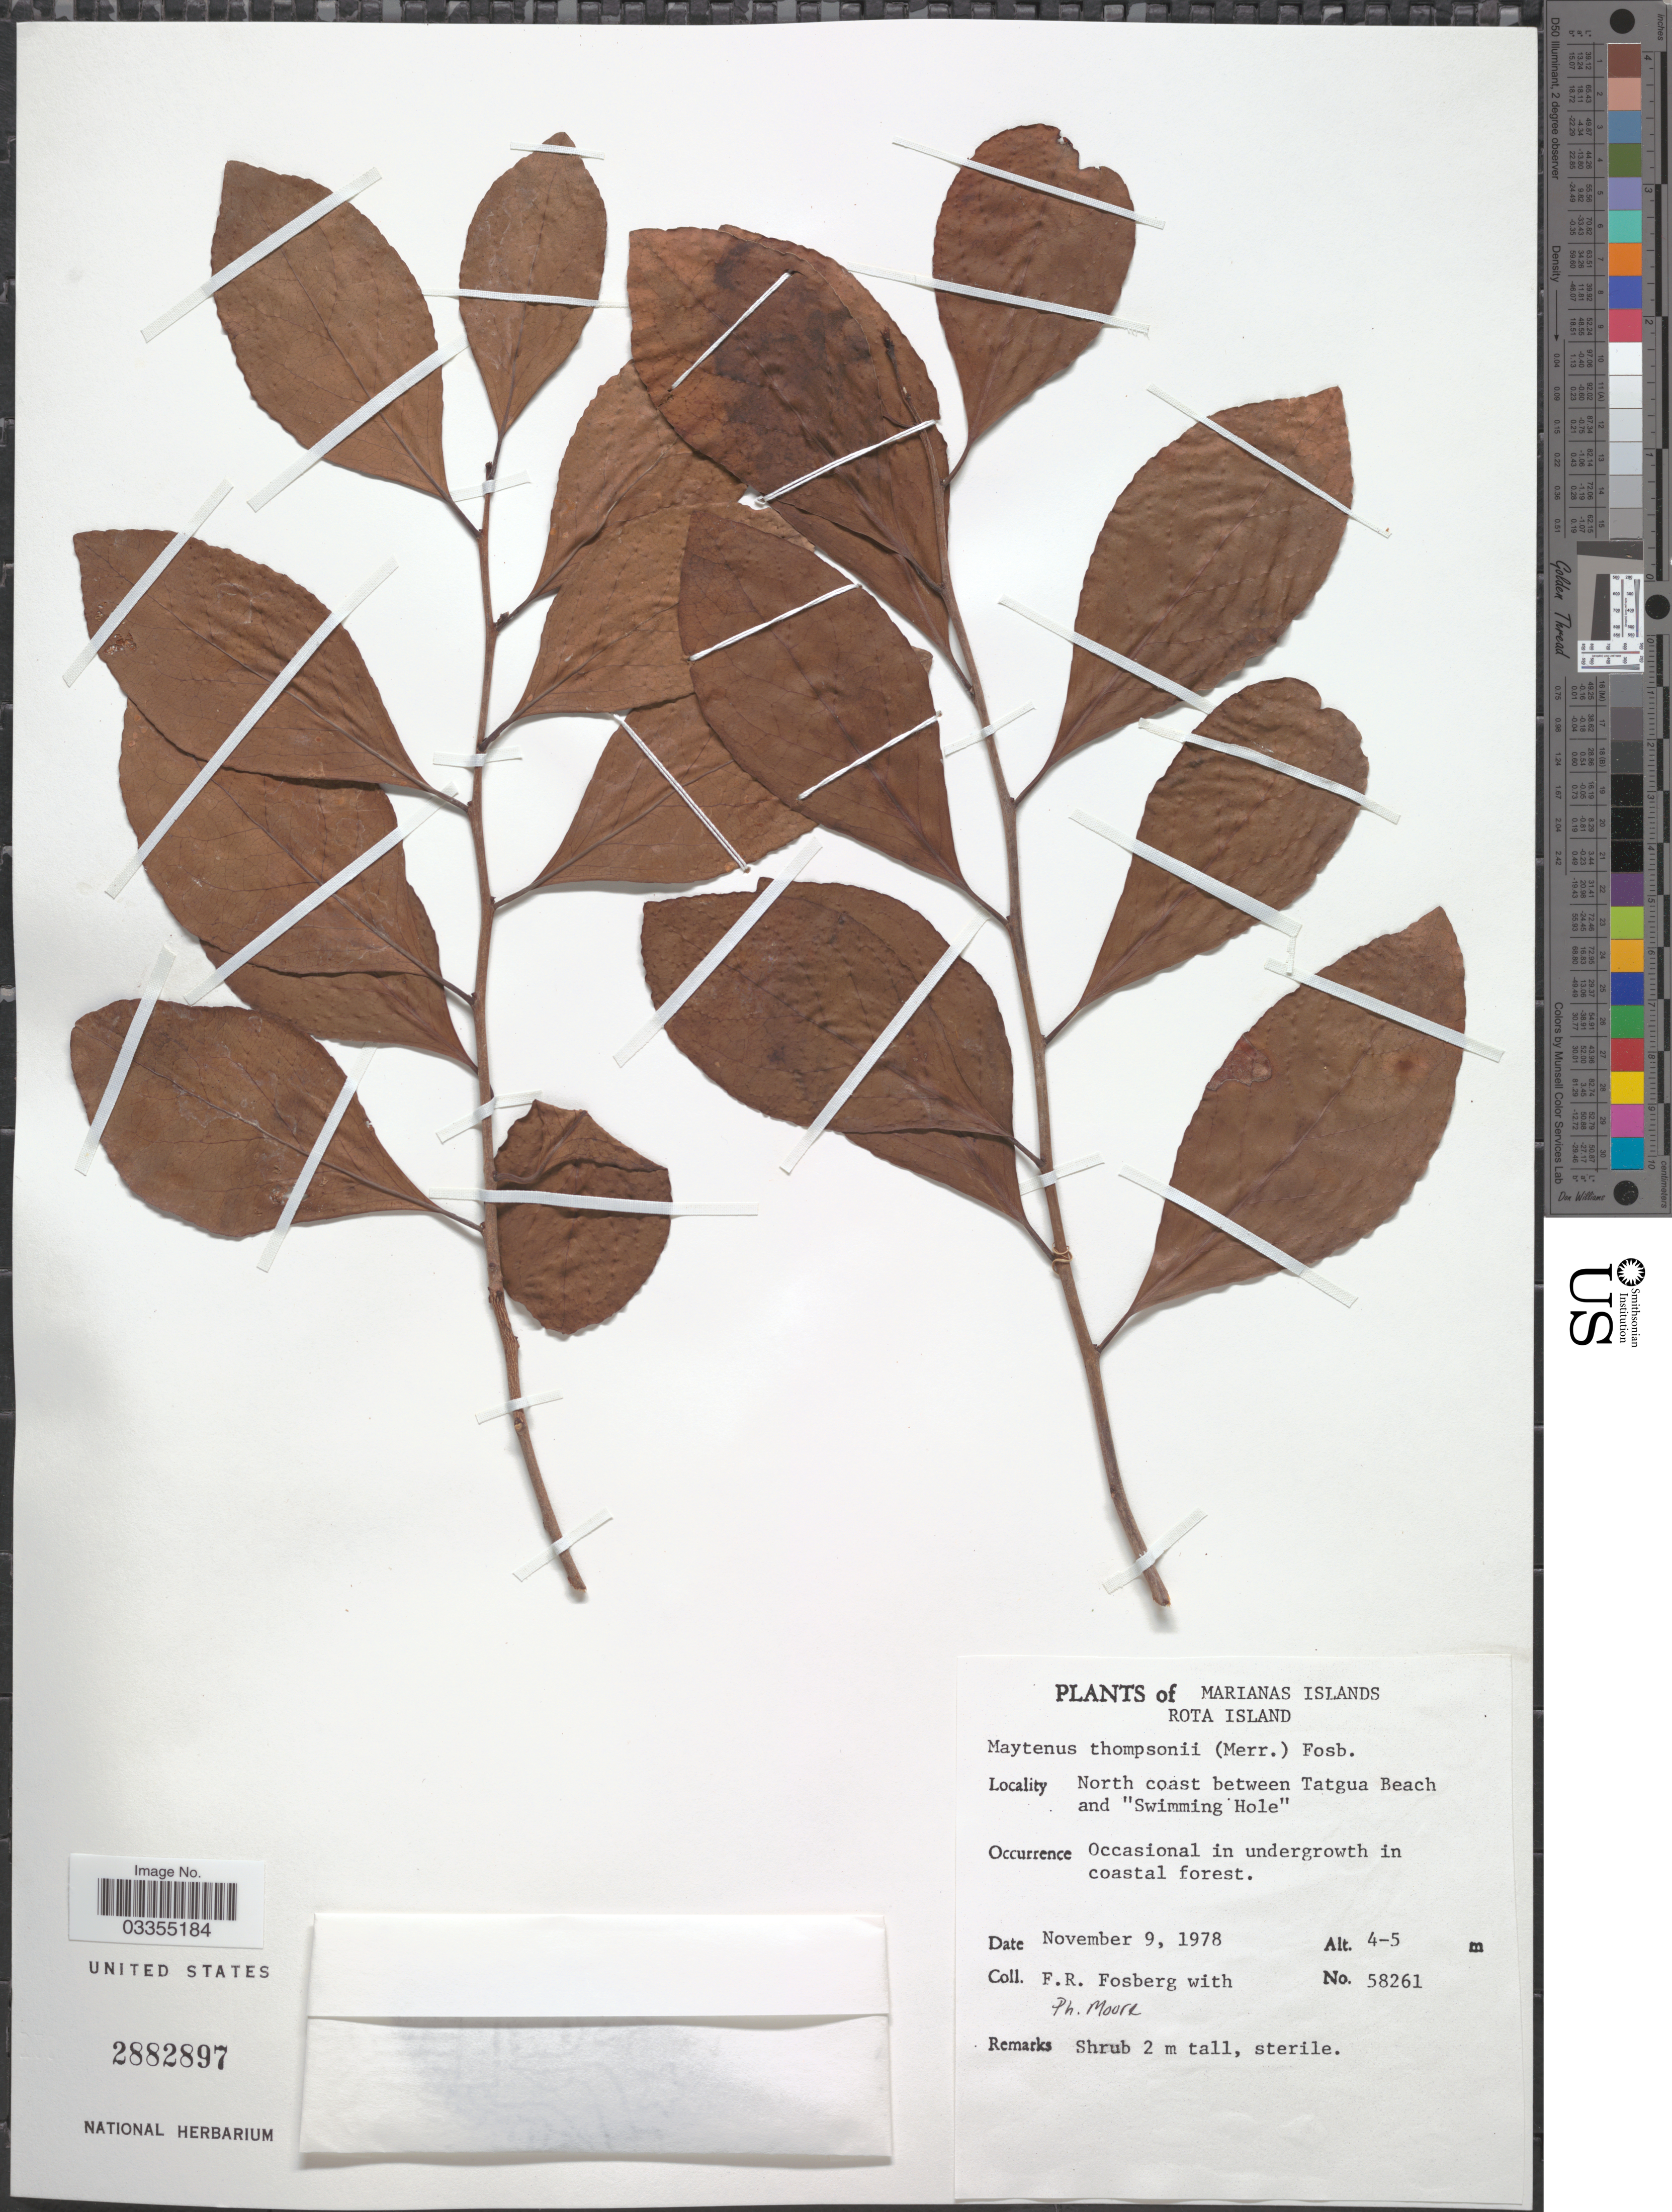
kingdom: Plantae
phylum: Tracheophyta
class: Magnoliopsida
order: Celastrales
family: Celastraceae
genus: Gymnosporia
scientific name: Gymnosporia thompsonii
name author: Merr.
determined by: Wagner, W. L., (BOT), Smithsonian Institution - National Museum of Natural History (UNITED STATES)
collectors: F. R. Fosberg & P. Moore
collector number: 58261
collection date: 1978-11-09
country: Northern Mariana Islands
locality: Marianas Islands. Rota Island. North coast between Tatgua Beach and "Swimming Hole".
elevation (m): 4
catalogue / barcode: US 2882897